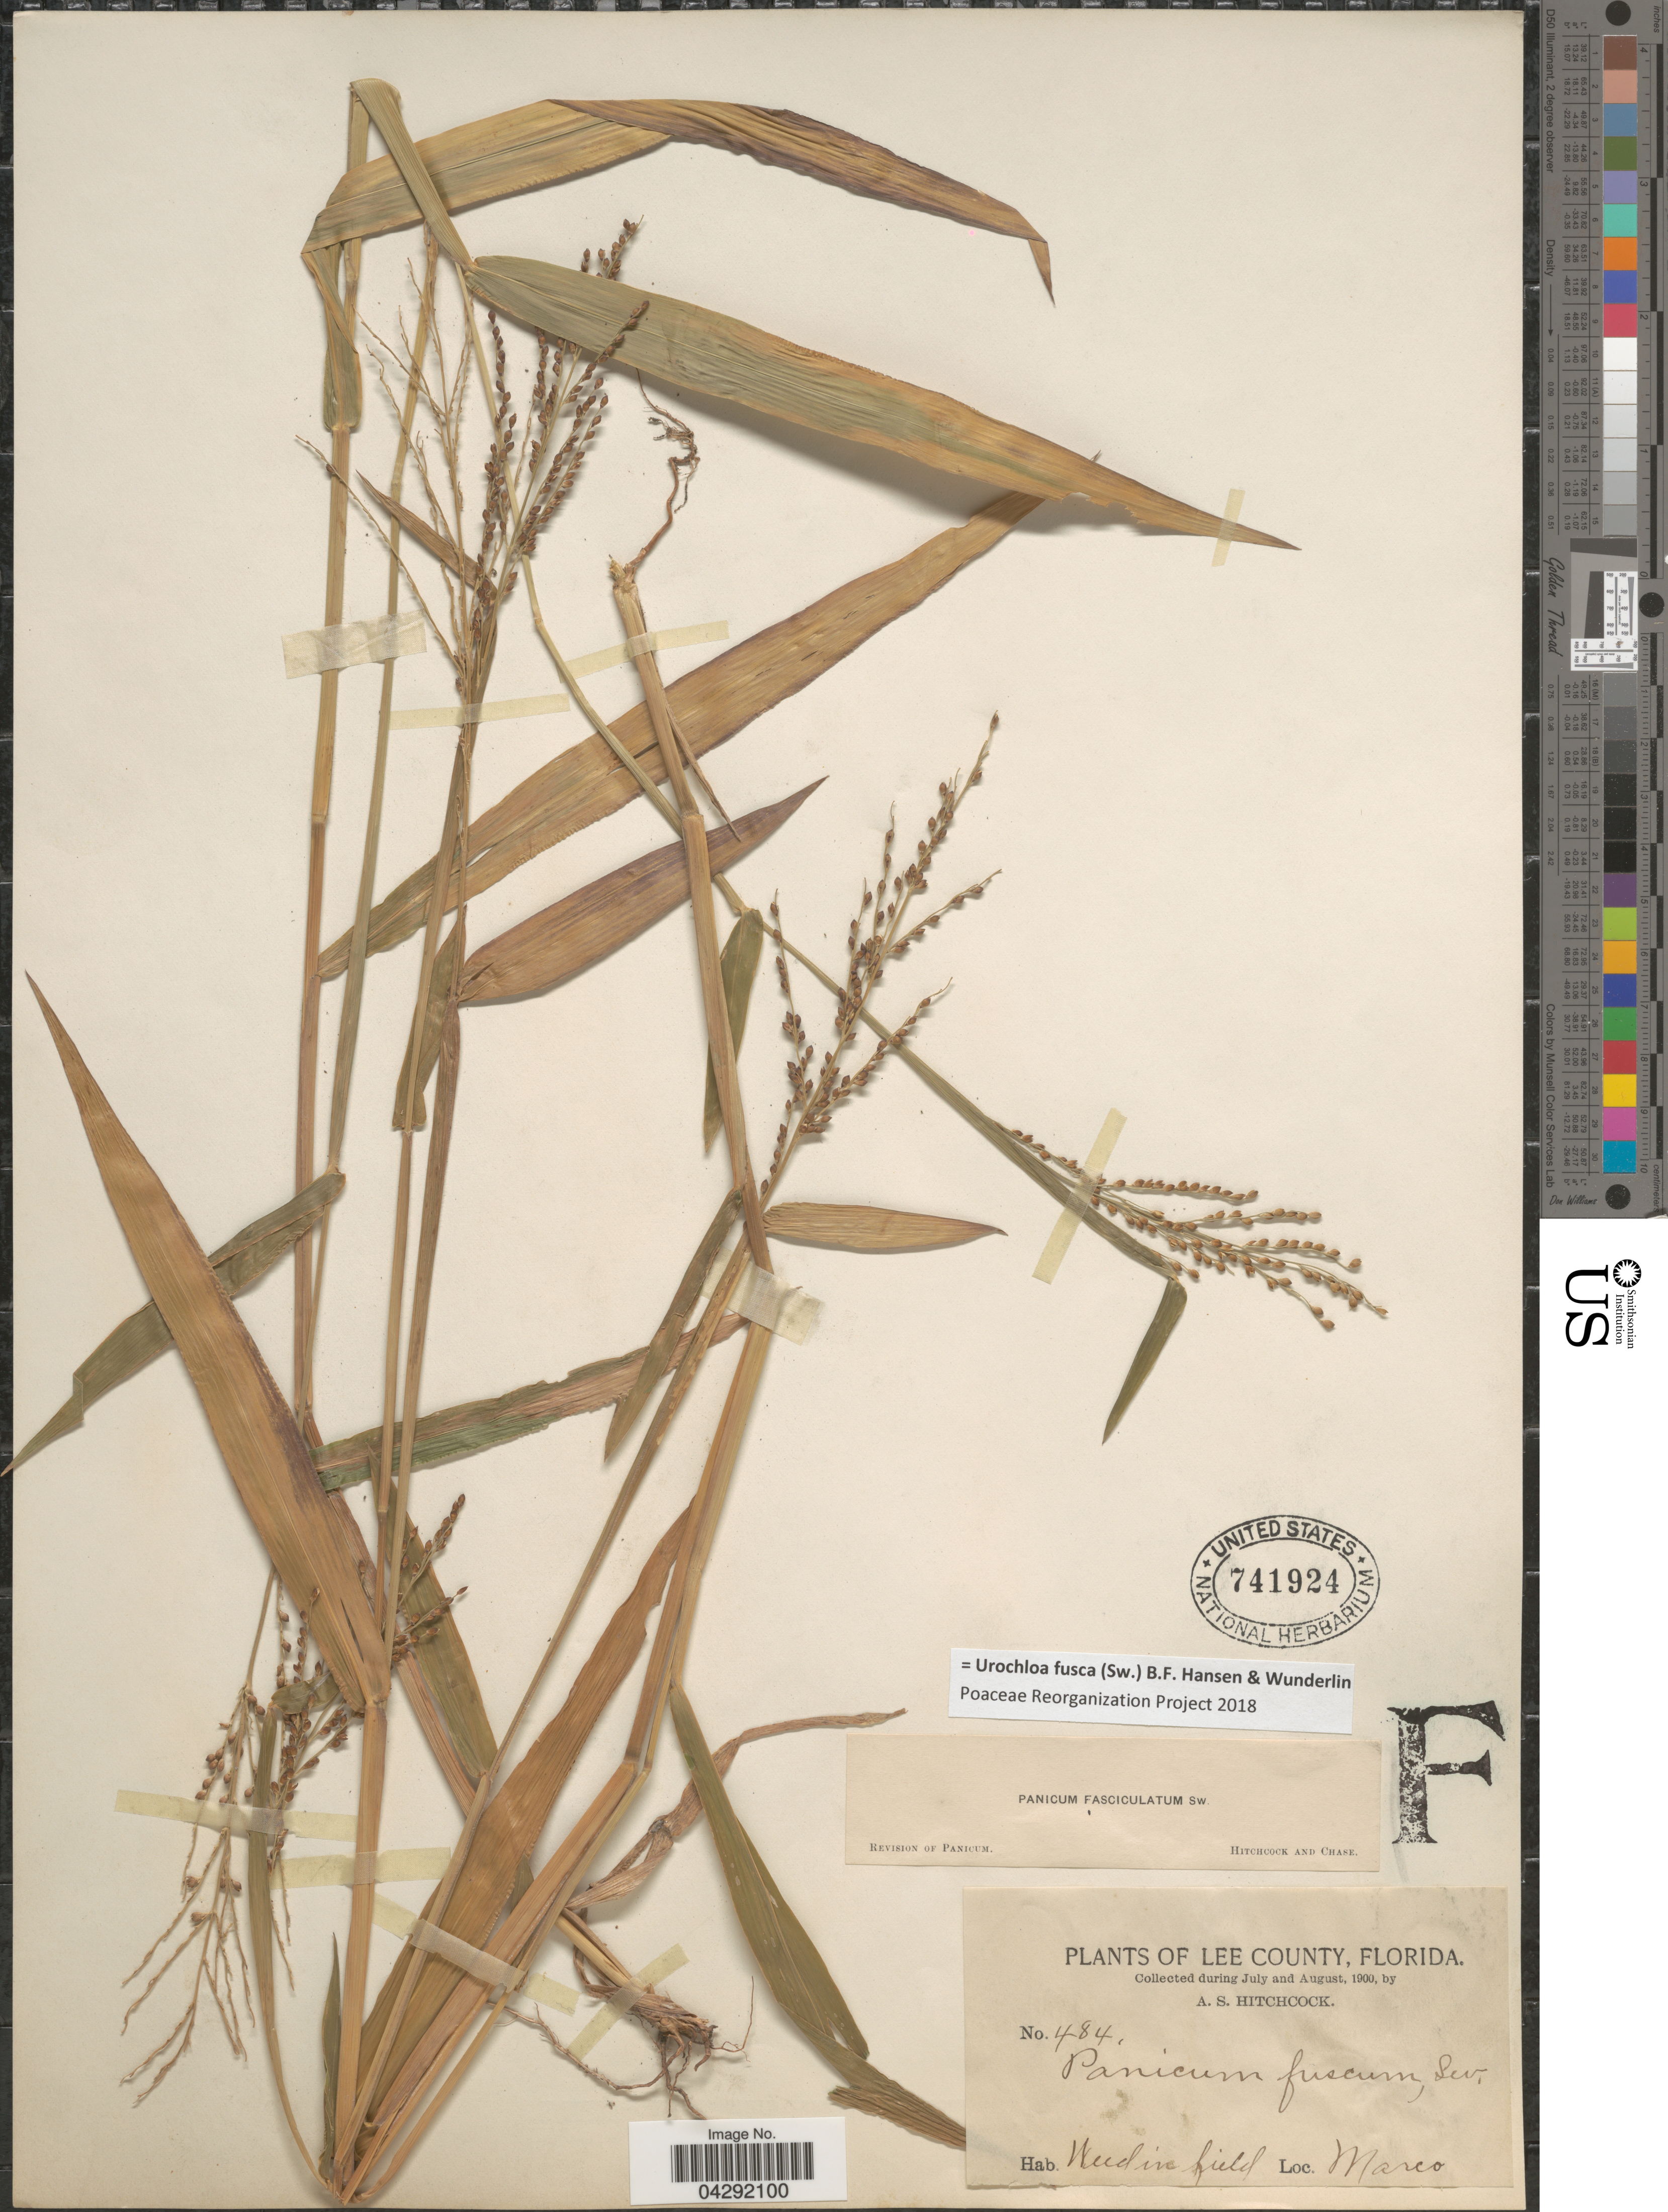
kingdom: Plantae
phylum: Tracheophyta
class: Liliopsida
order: Poales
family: Poaceae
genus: Urochloa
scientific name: Urochloa fusca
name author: (Sw.) B.F. Hansen & Wunderlin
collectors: A. S. Hitchcock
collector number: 484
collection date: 1900-07/1900-08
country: United States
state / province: Florida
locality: Lee County. Marco.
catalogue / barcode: US 741924